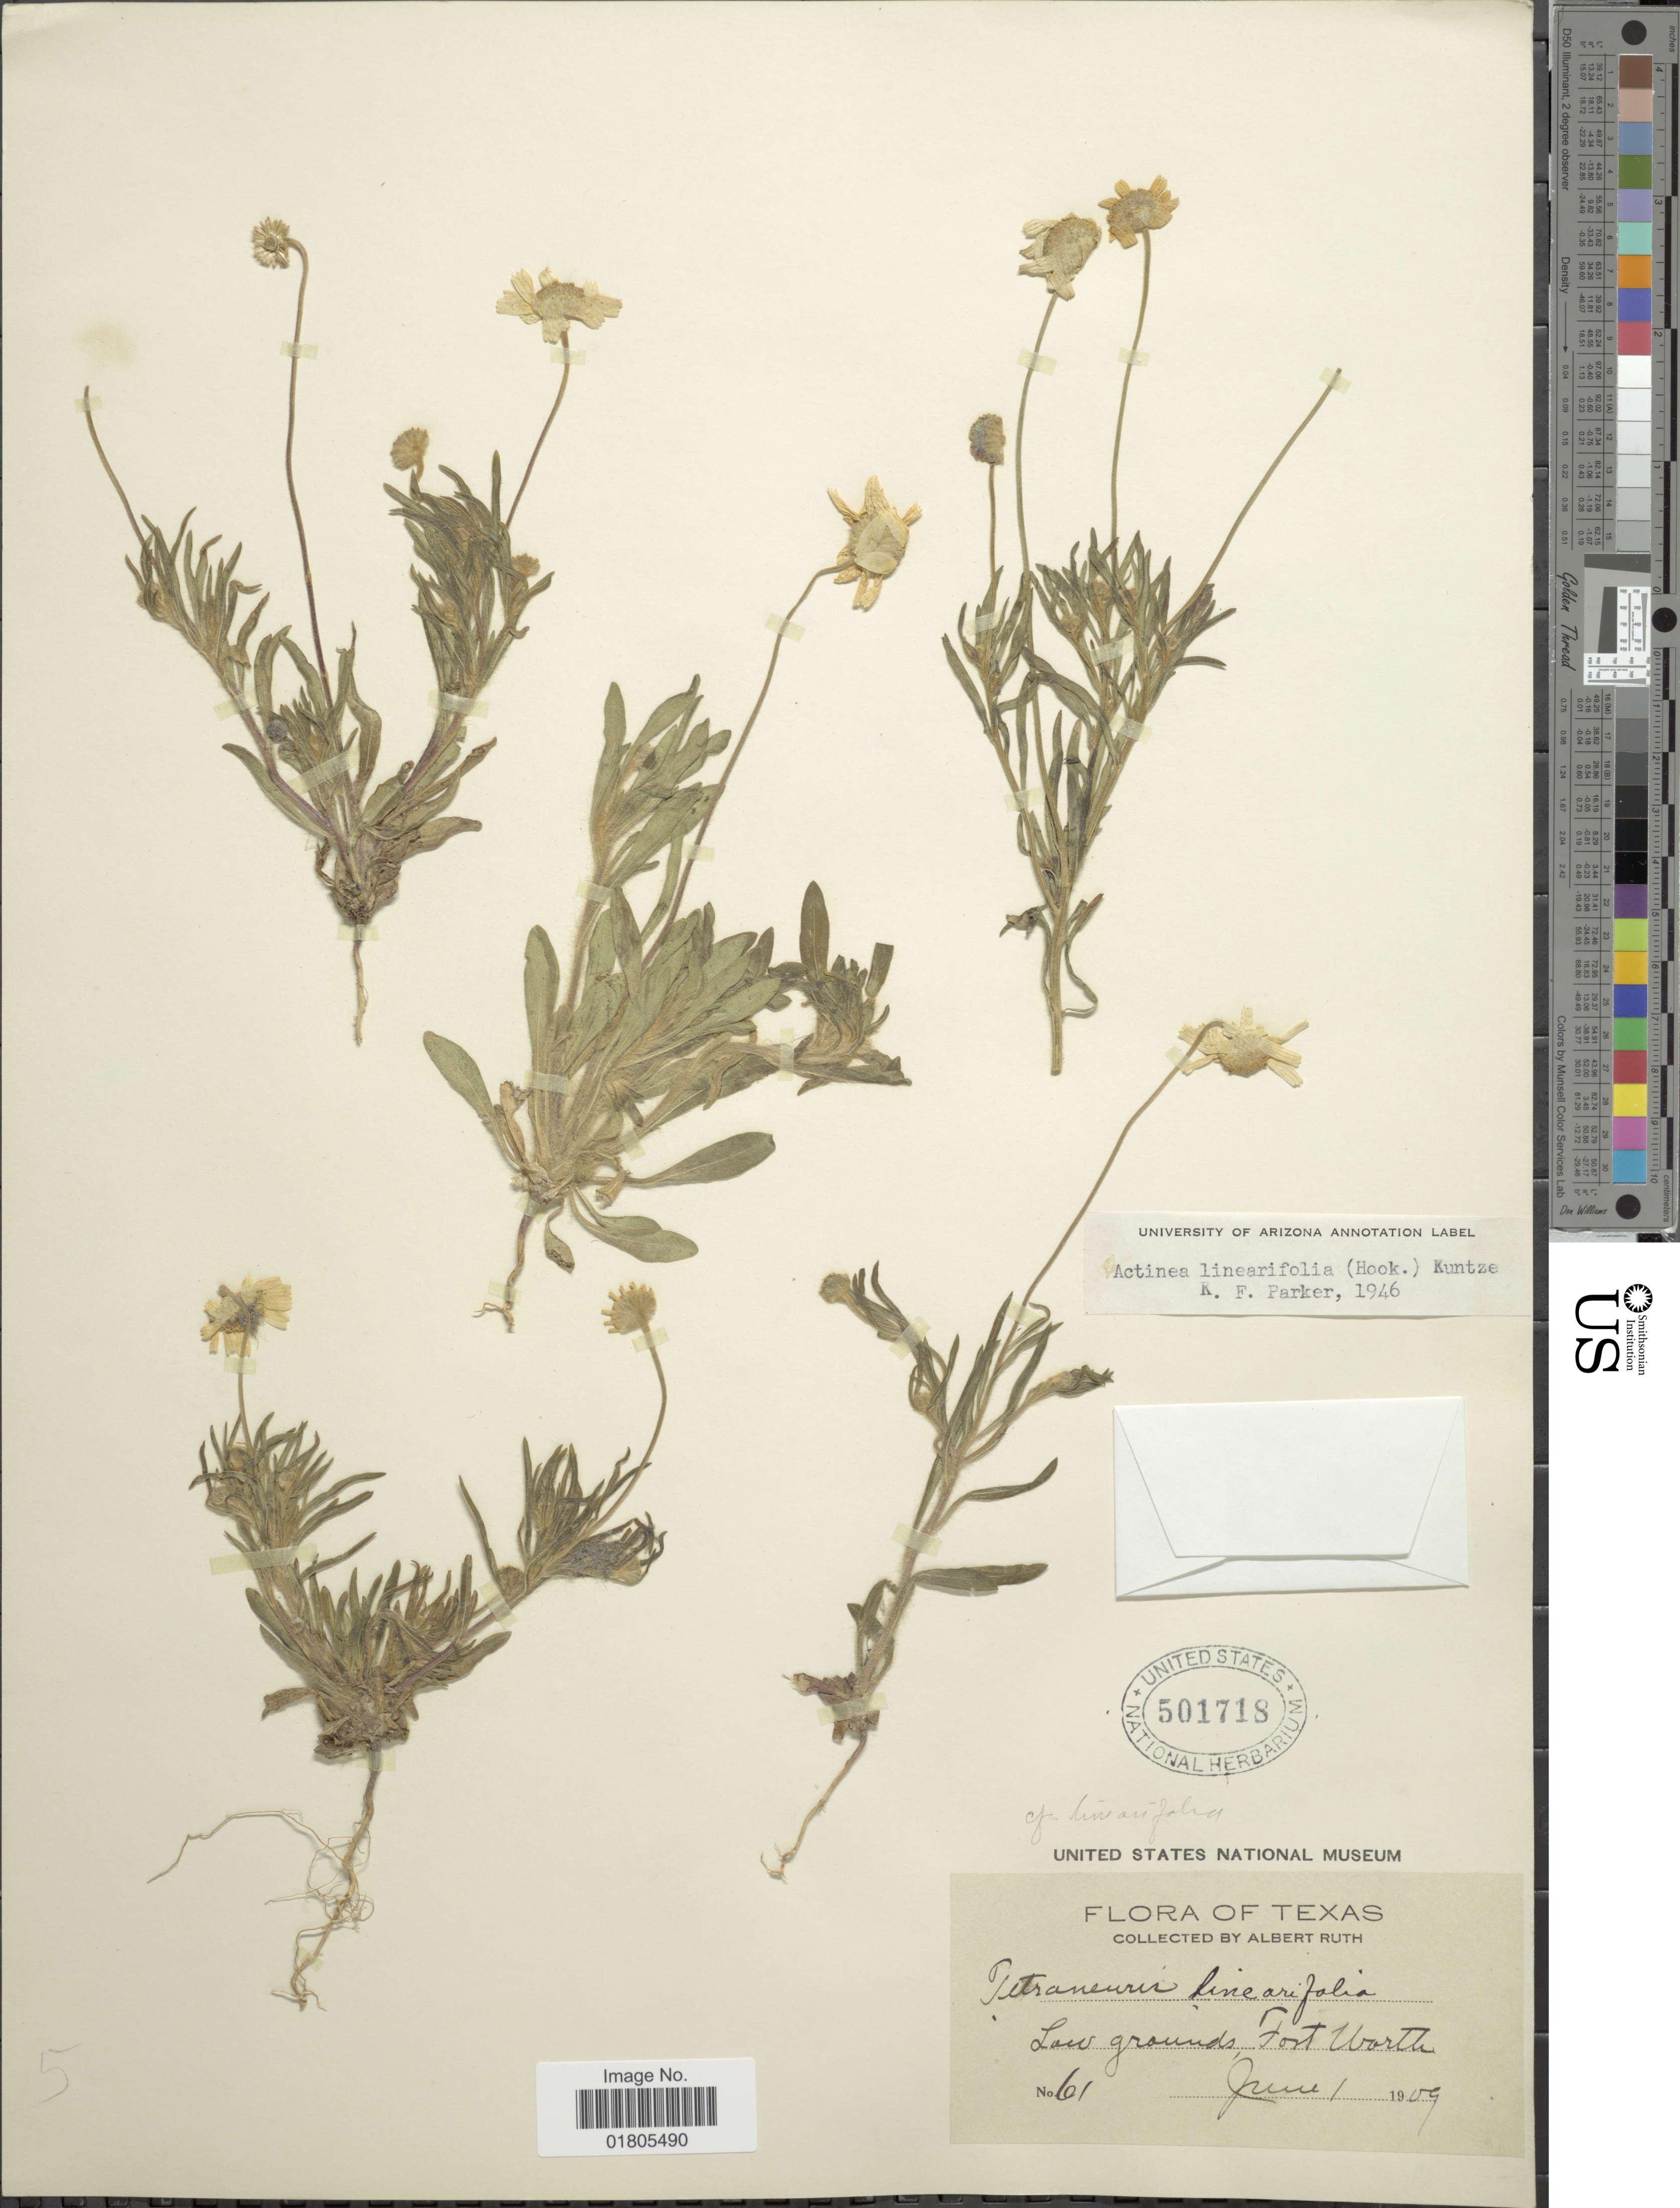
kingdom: Plantae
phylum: Tracheophyta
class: Magnoliopsida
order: Asterales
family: Asteraceae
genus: Actinea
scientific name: Actinea linearifolia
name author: (Hook.) Kuntze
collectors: A. Ruth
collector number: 61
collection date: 1909-06-01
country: United States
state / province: Texas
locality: Low grounds, Fort Worth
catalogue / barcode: US 501718